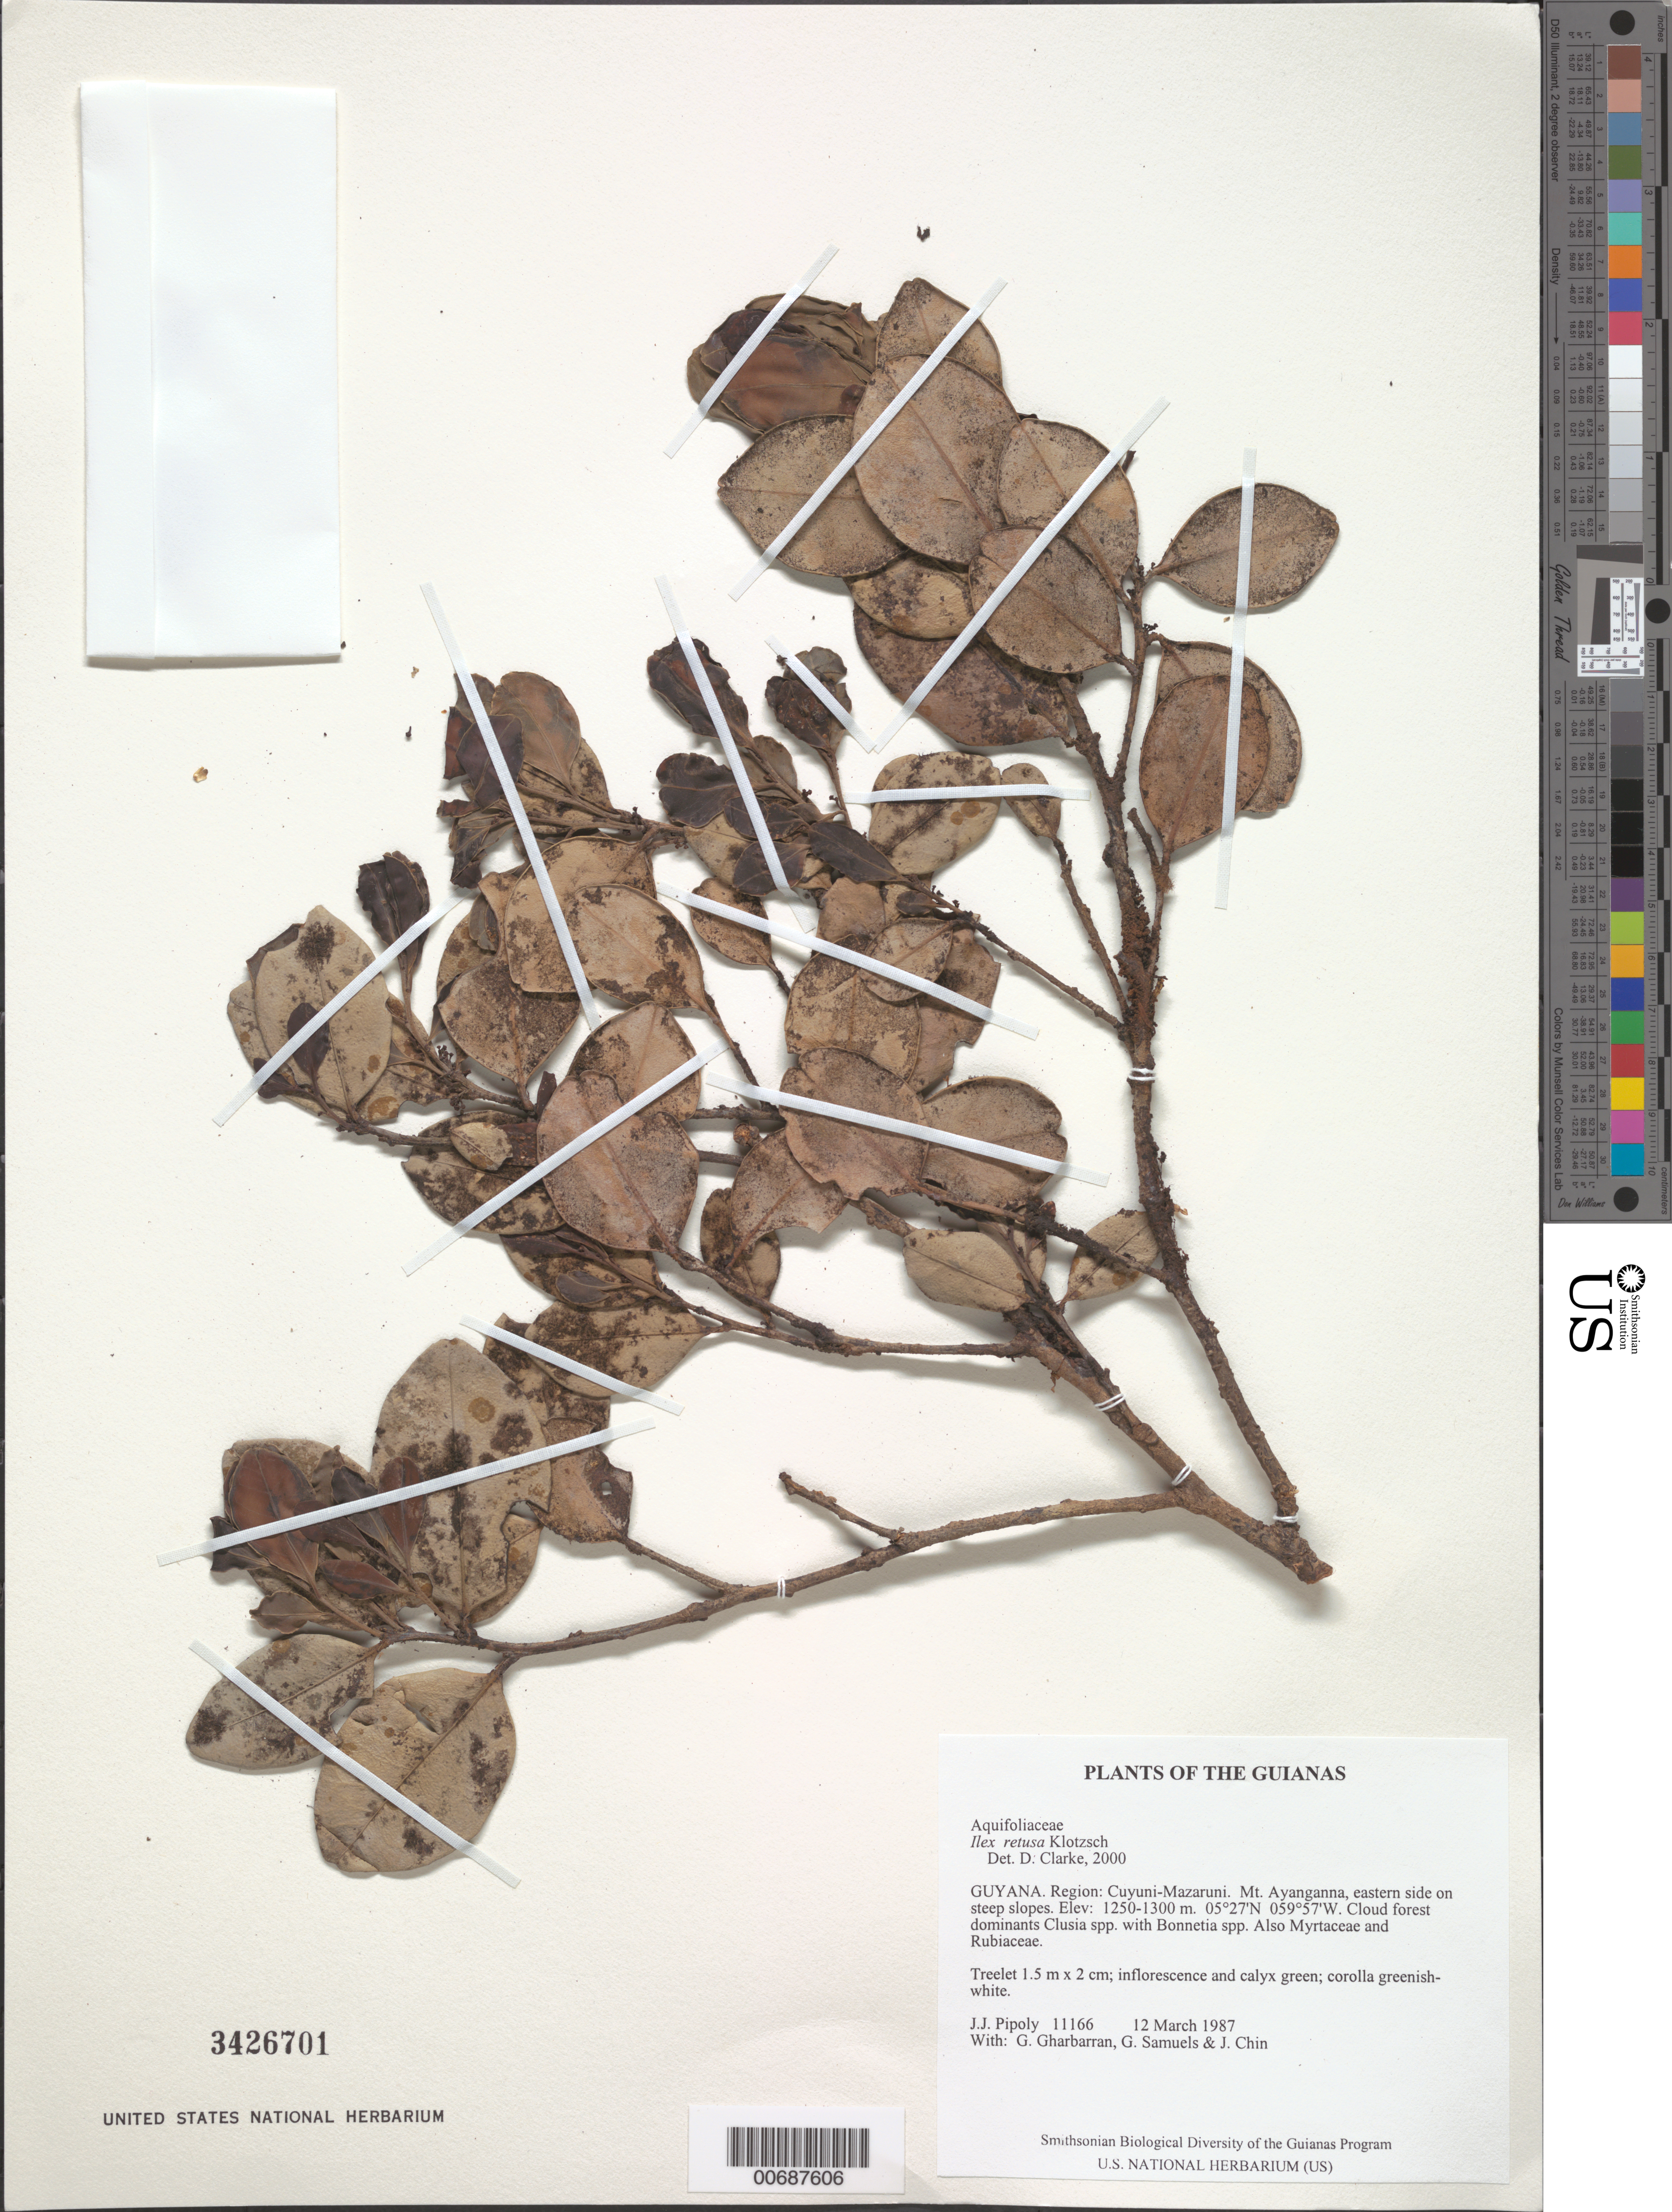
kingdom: Plantae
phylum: Tracheophyta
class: Magnoliopsida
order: Aquifoliales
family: Aquifoliaceae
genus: Ilex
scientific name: Ilex retusa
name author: Klotzsch ex Reissek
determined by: Clarke, H. D., University of North Carolina (Asheville)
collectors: J. J. Pipoly, G. Gharbarran, G. Samuels & J. Chin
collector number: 11166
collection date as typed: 12 March 1987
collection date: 1987-03-12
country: Guyana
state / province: Cuyuni-Mazaruni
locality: Mt. Ayanganna, eastern side on steep slopes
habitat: Cloud forest dominants Clusia spp. with Bonnetia spp. Also Myrtaceae and Rubiaceae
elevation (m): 1250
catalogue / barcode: US 3426701